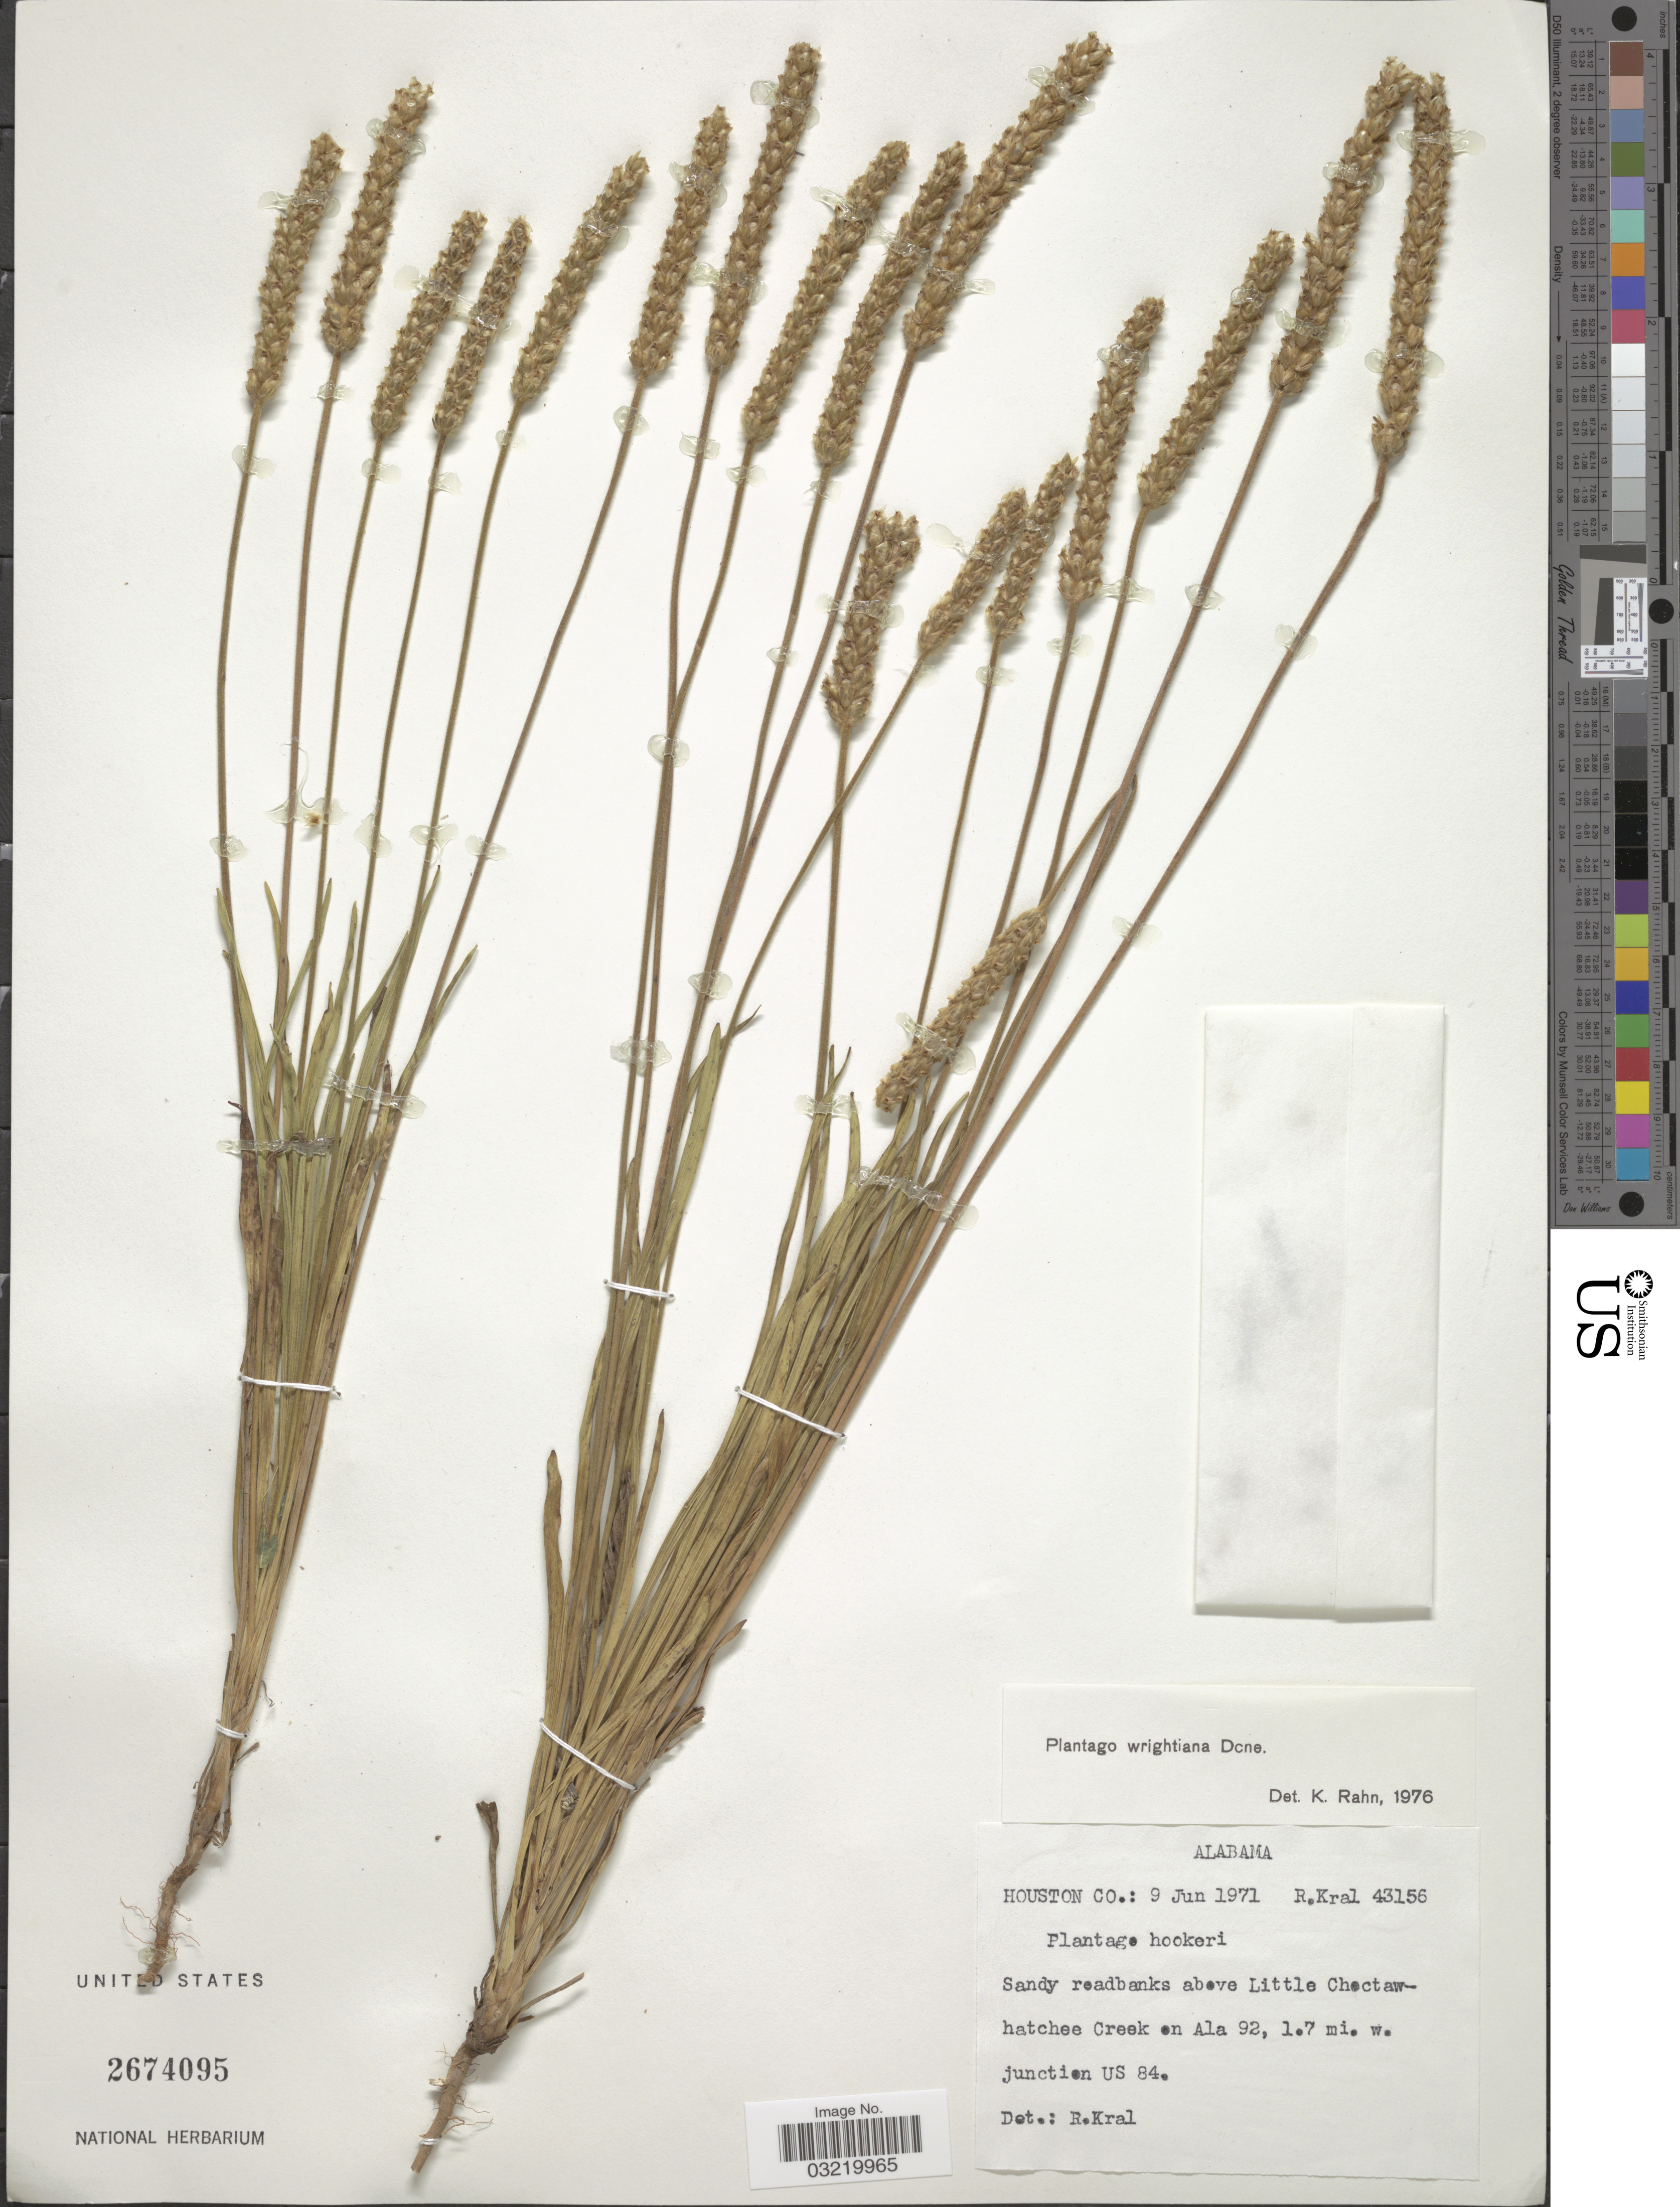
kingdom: Plantae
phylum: Tracheophyta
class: Magnoliopsida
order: Lamiales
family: Plantaginaceae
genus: Plantago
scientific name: Plantago wrightiana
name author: Decne. ex A. DC.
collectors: R. Kral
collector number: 43156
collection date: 1971-06-09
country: United States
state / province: Alabama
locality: Houston Co. Sandy roadbanks above Little Choctawhatchee Creek on ala 92, 1.7 mi. w. junction US 84.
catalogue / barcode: US 2674095